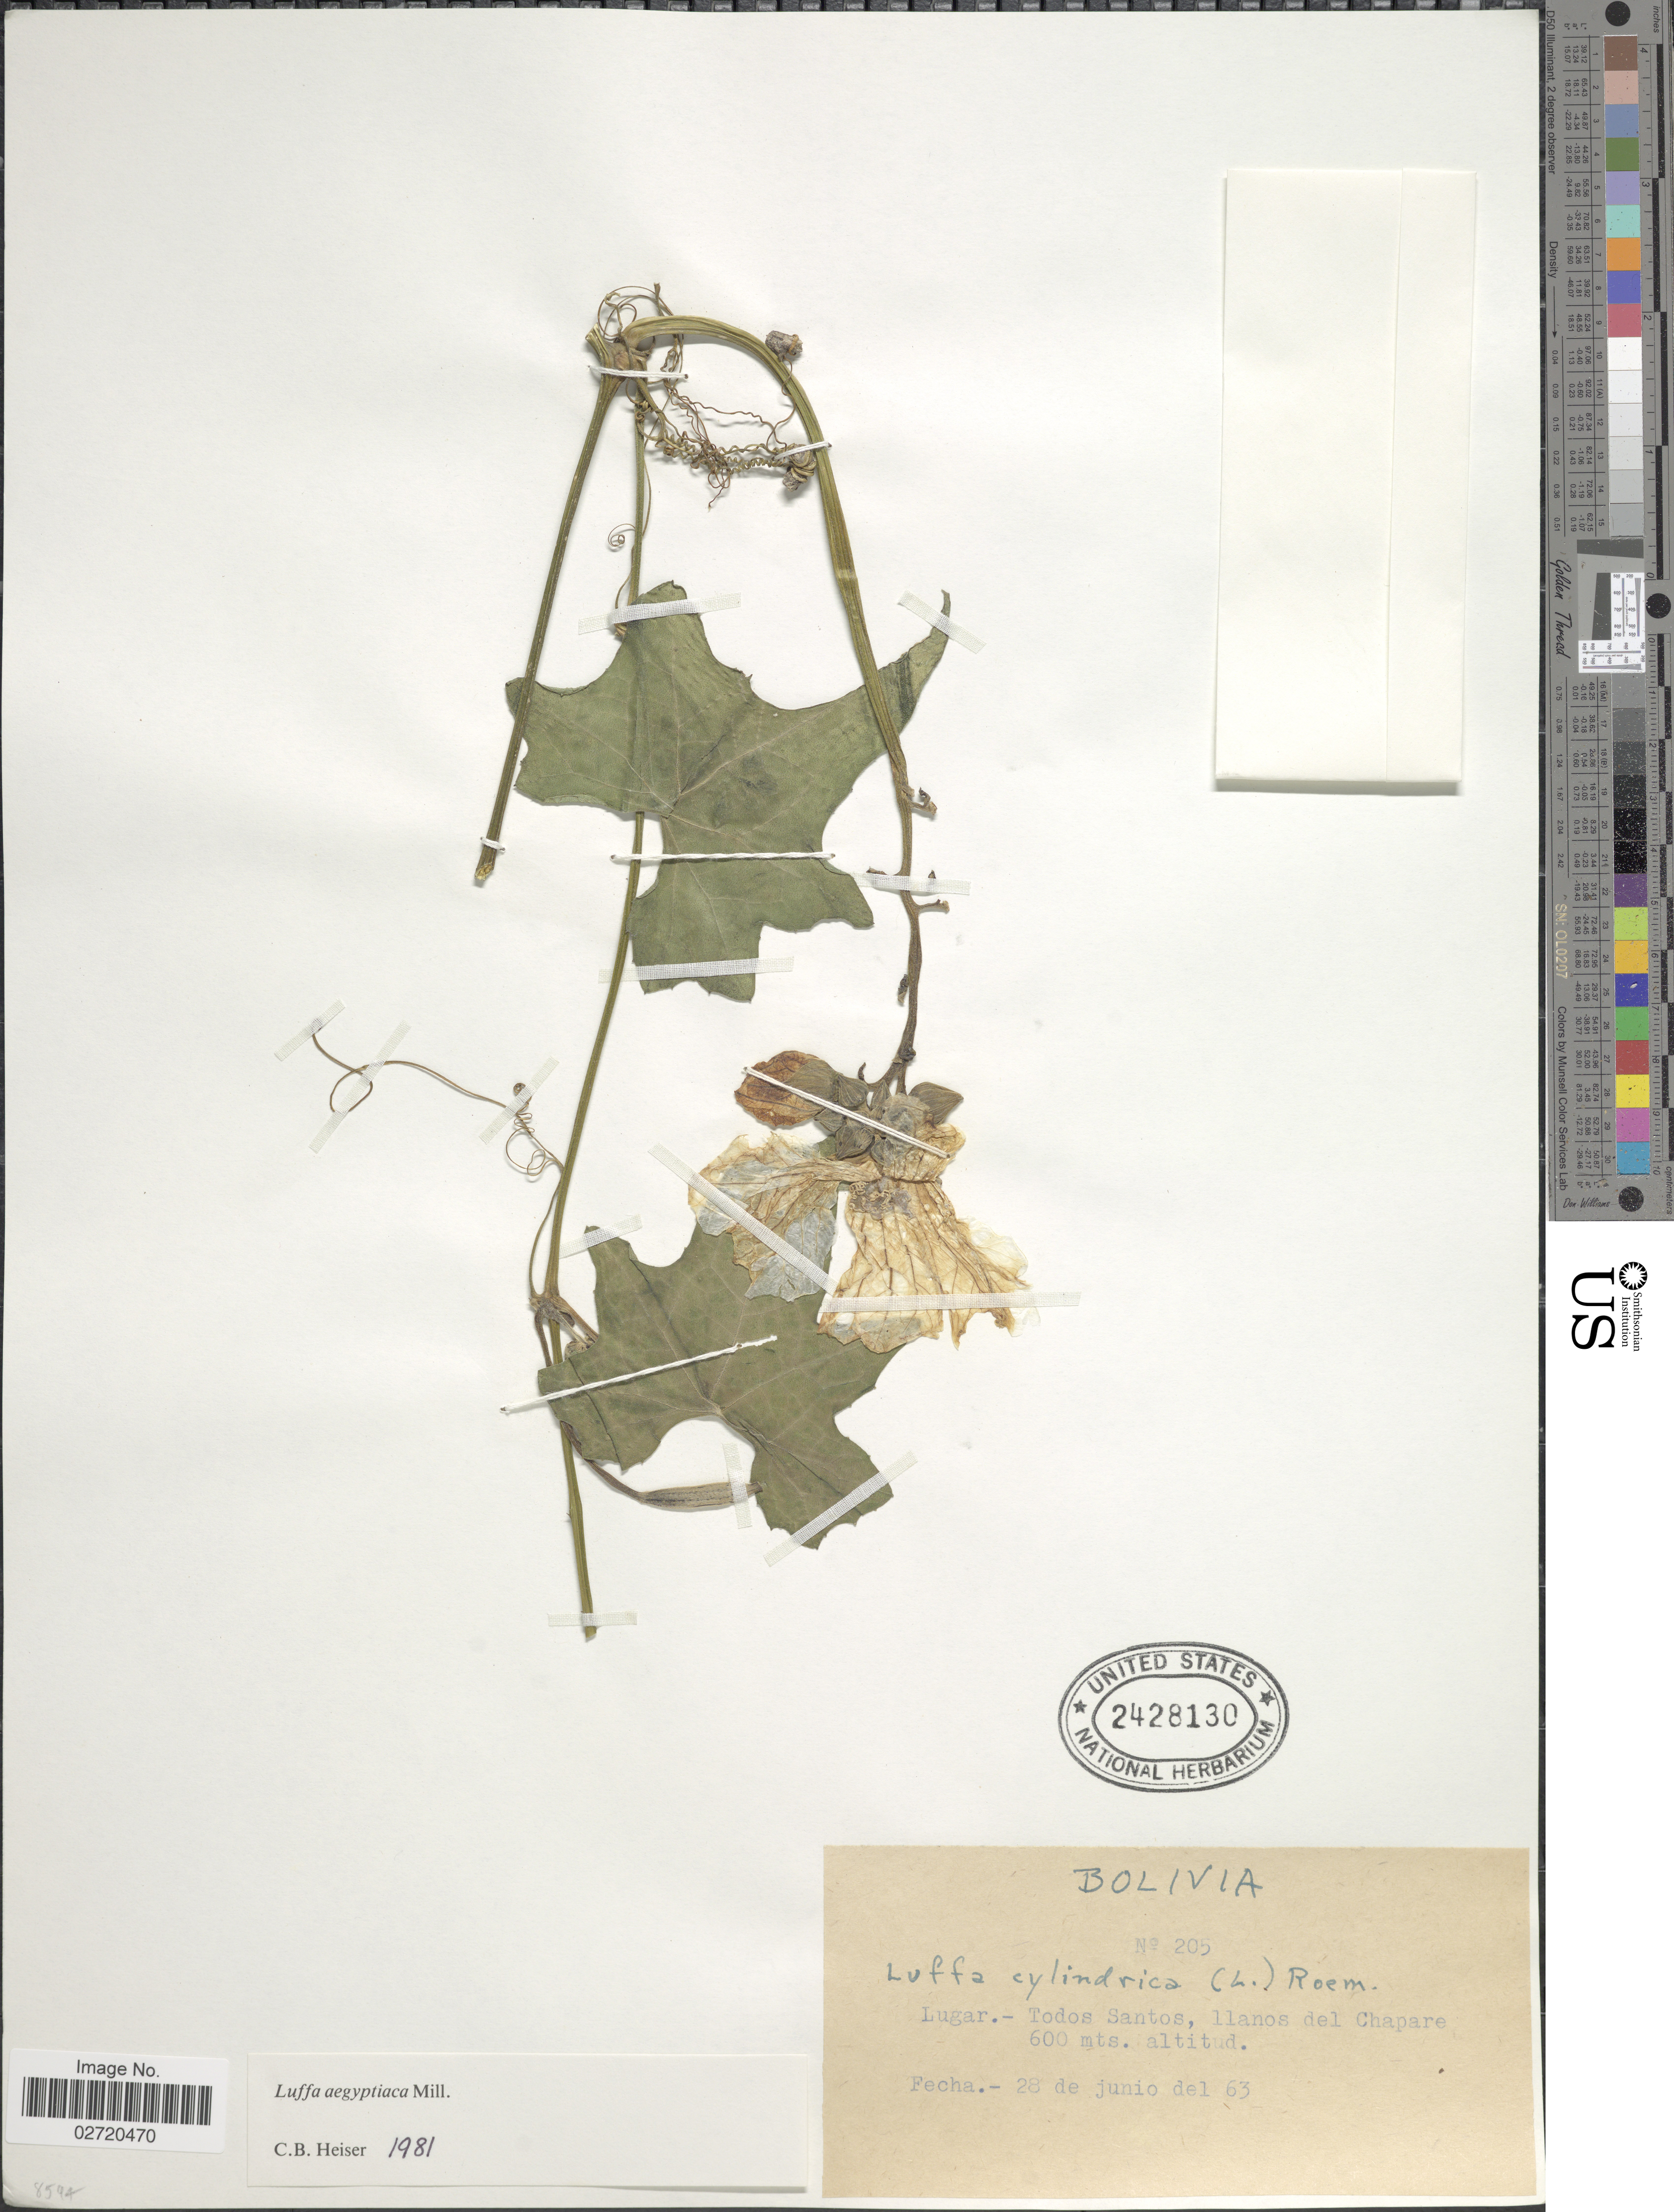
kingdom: Plantae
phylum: Tracheophyta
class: Magnoliopsida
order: Cucurbitales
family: Cucurbitaceae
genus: Luffa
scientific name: Luffa aegyptiaca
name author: Mill.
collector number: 205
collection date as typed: Transcribed d/m/y: 28/6/63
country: Bolivia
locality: Todos Santos, llanos del Chapare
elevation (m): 600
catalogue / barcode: US 2428130